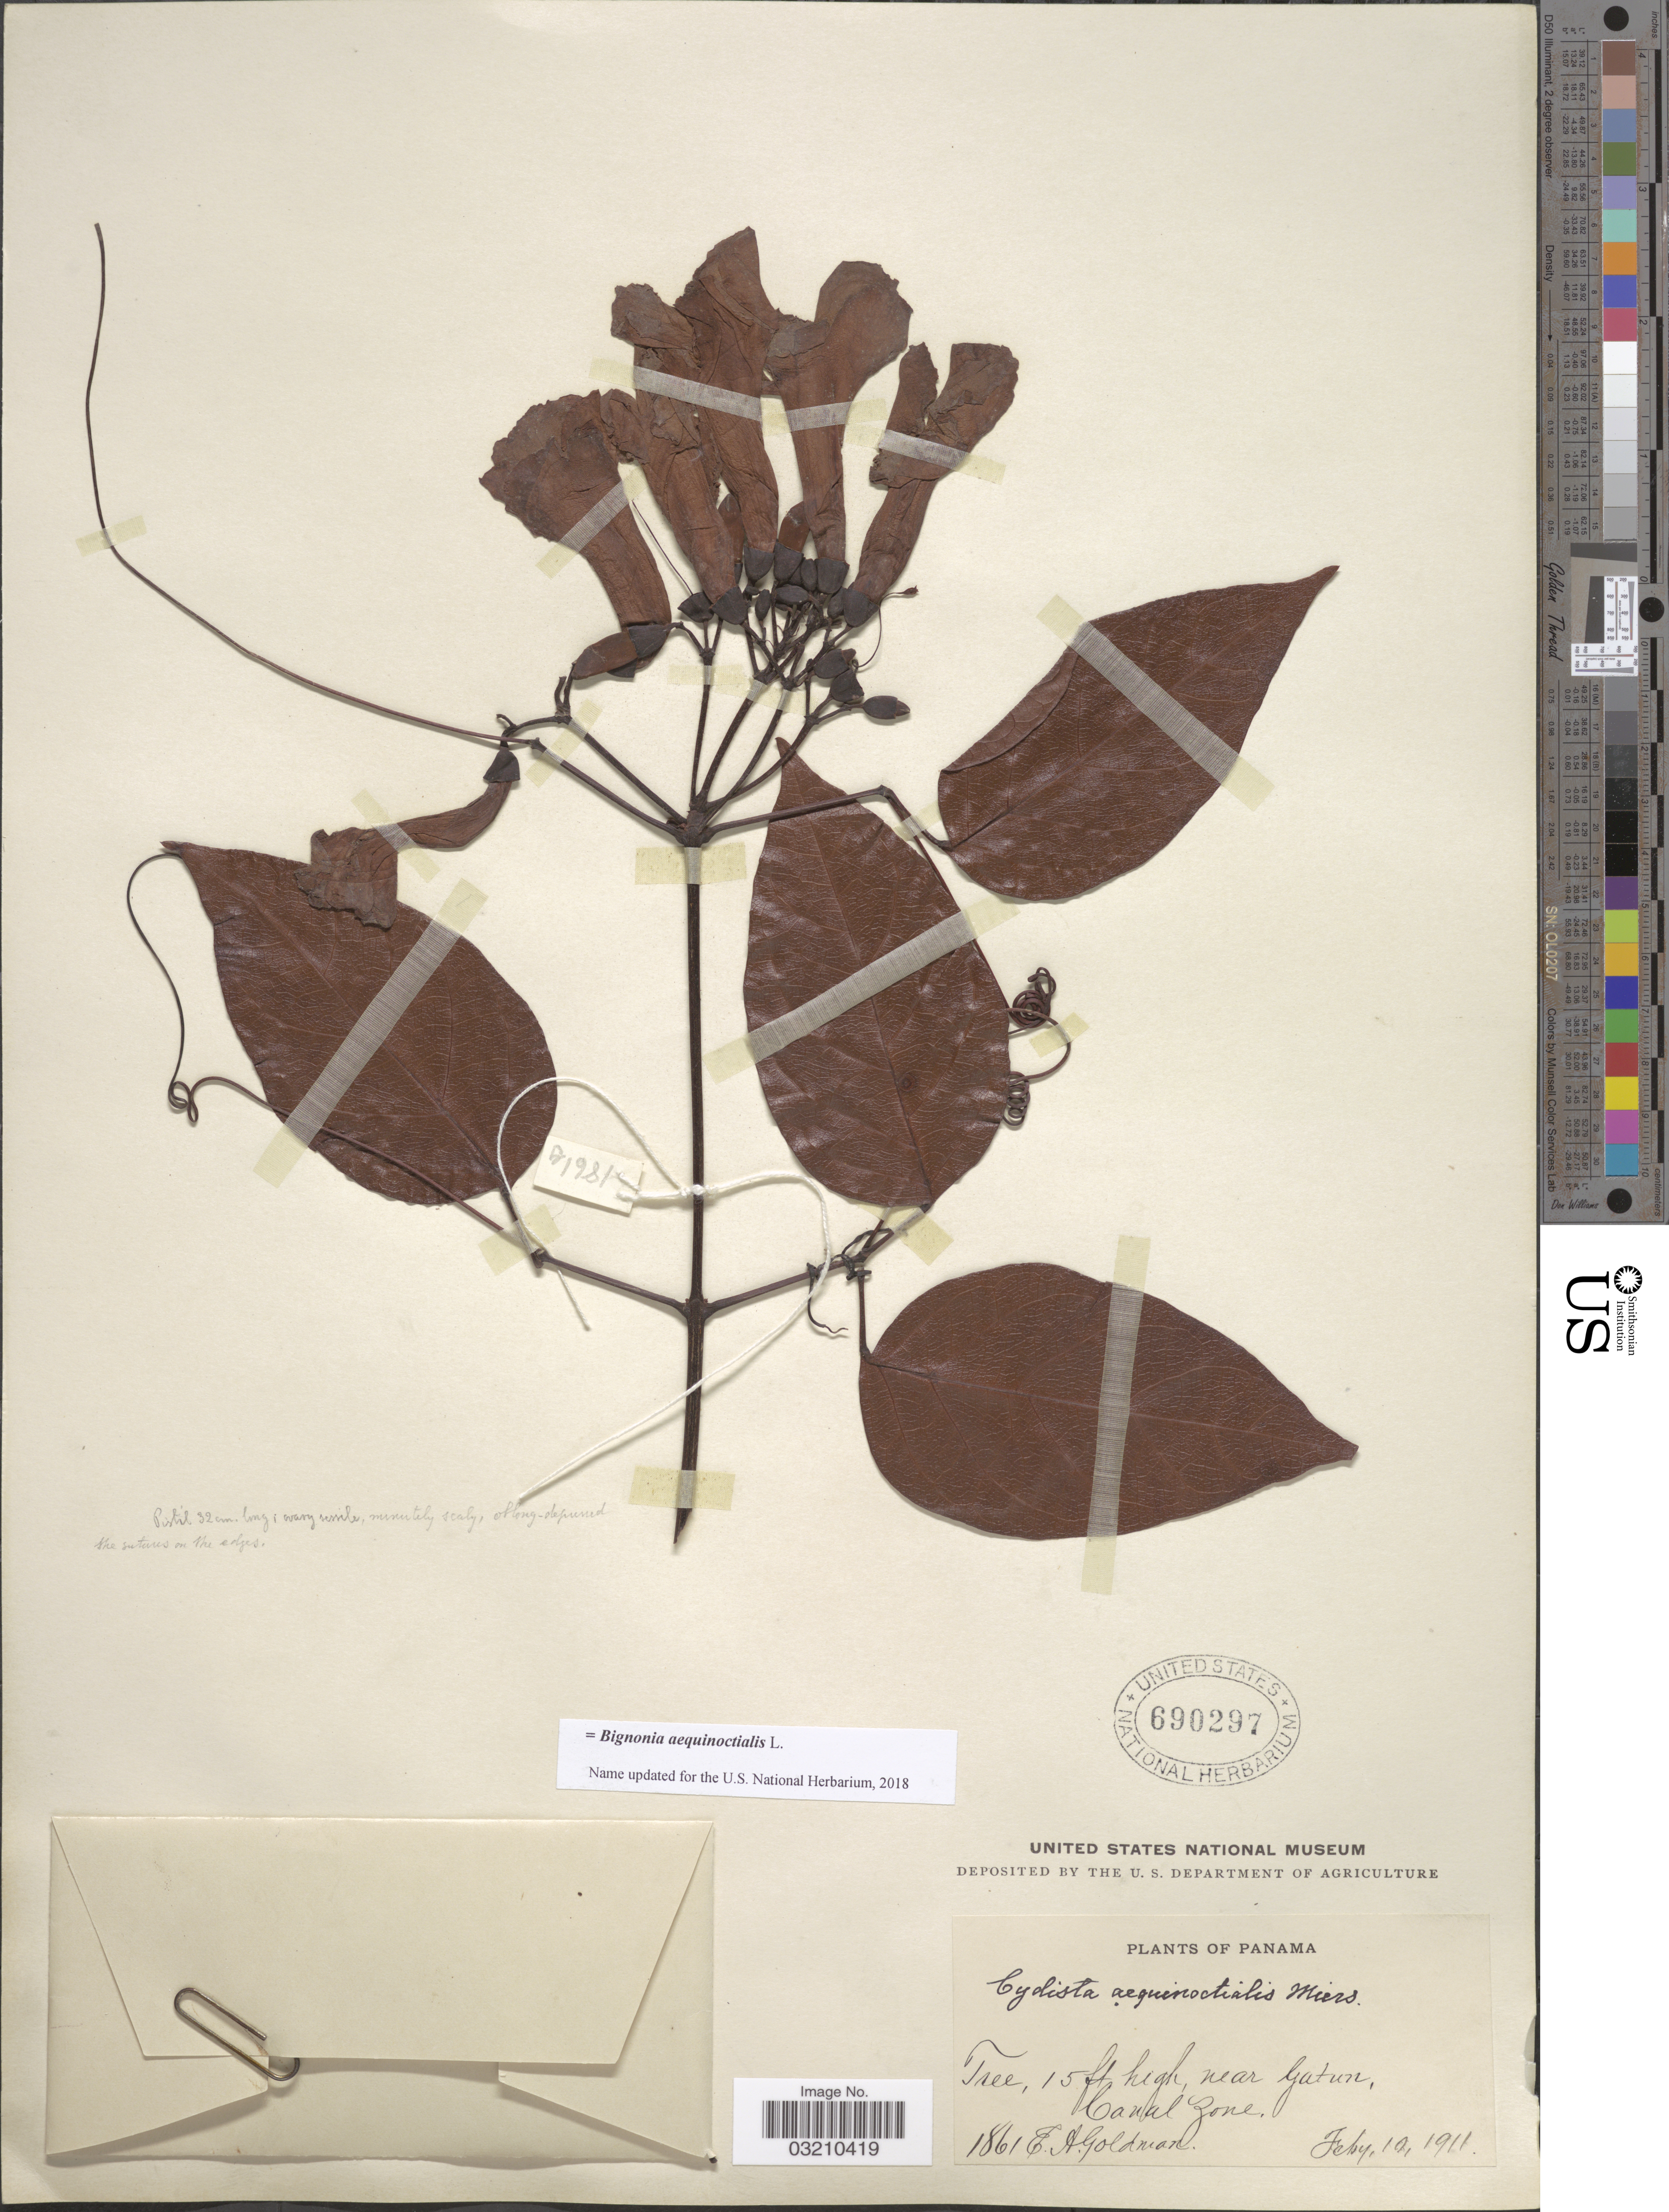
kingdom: Plantae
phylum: Tracheophyta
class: Magnoliopsida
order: Lamiales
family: Bignoniaceae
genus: Bignonia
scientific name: Bignonia aequinoctialis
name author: L.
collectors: E. A. Goldman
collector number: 1861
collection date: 1911-02-10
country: Panama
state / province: Colón / Panamá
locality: Near Gatun, Canal Zone.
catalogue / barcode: US 690297